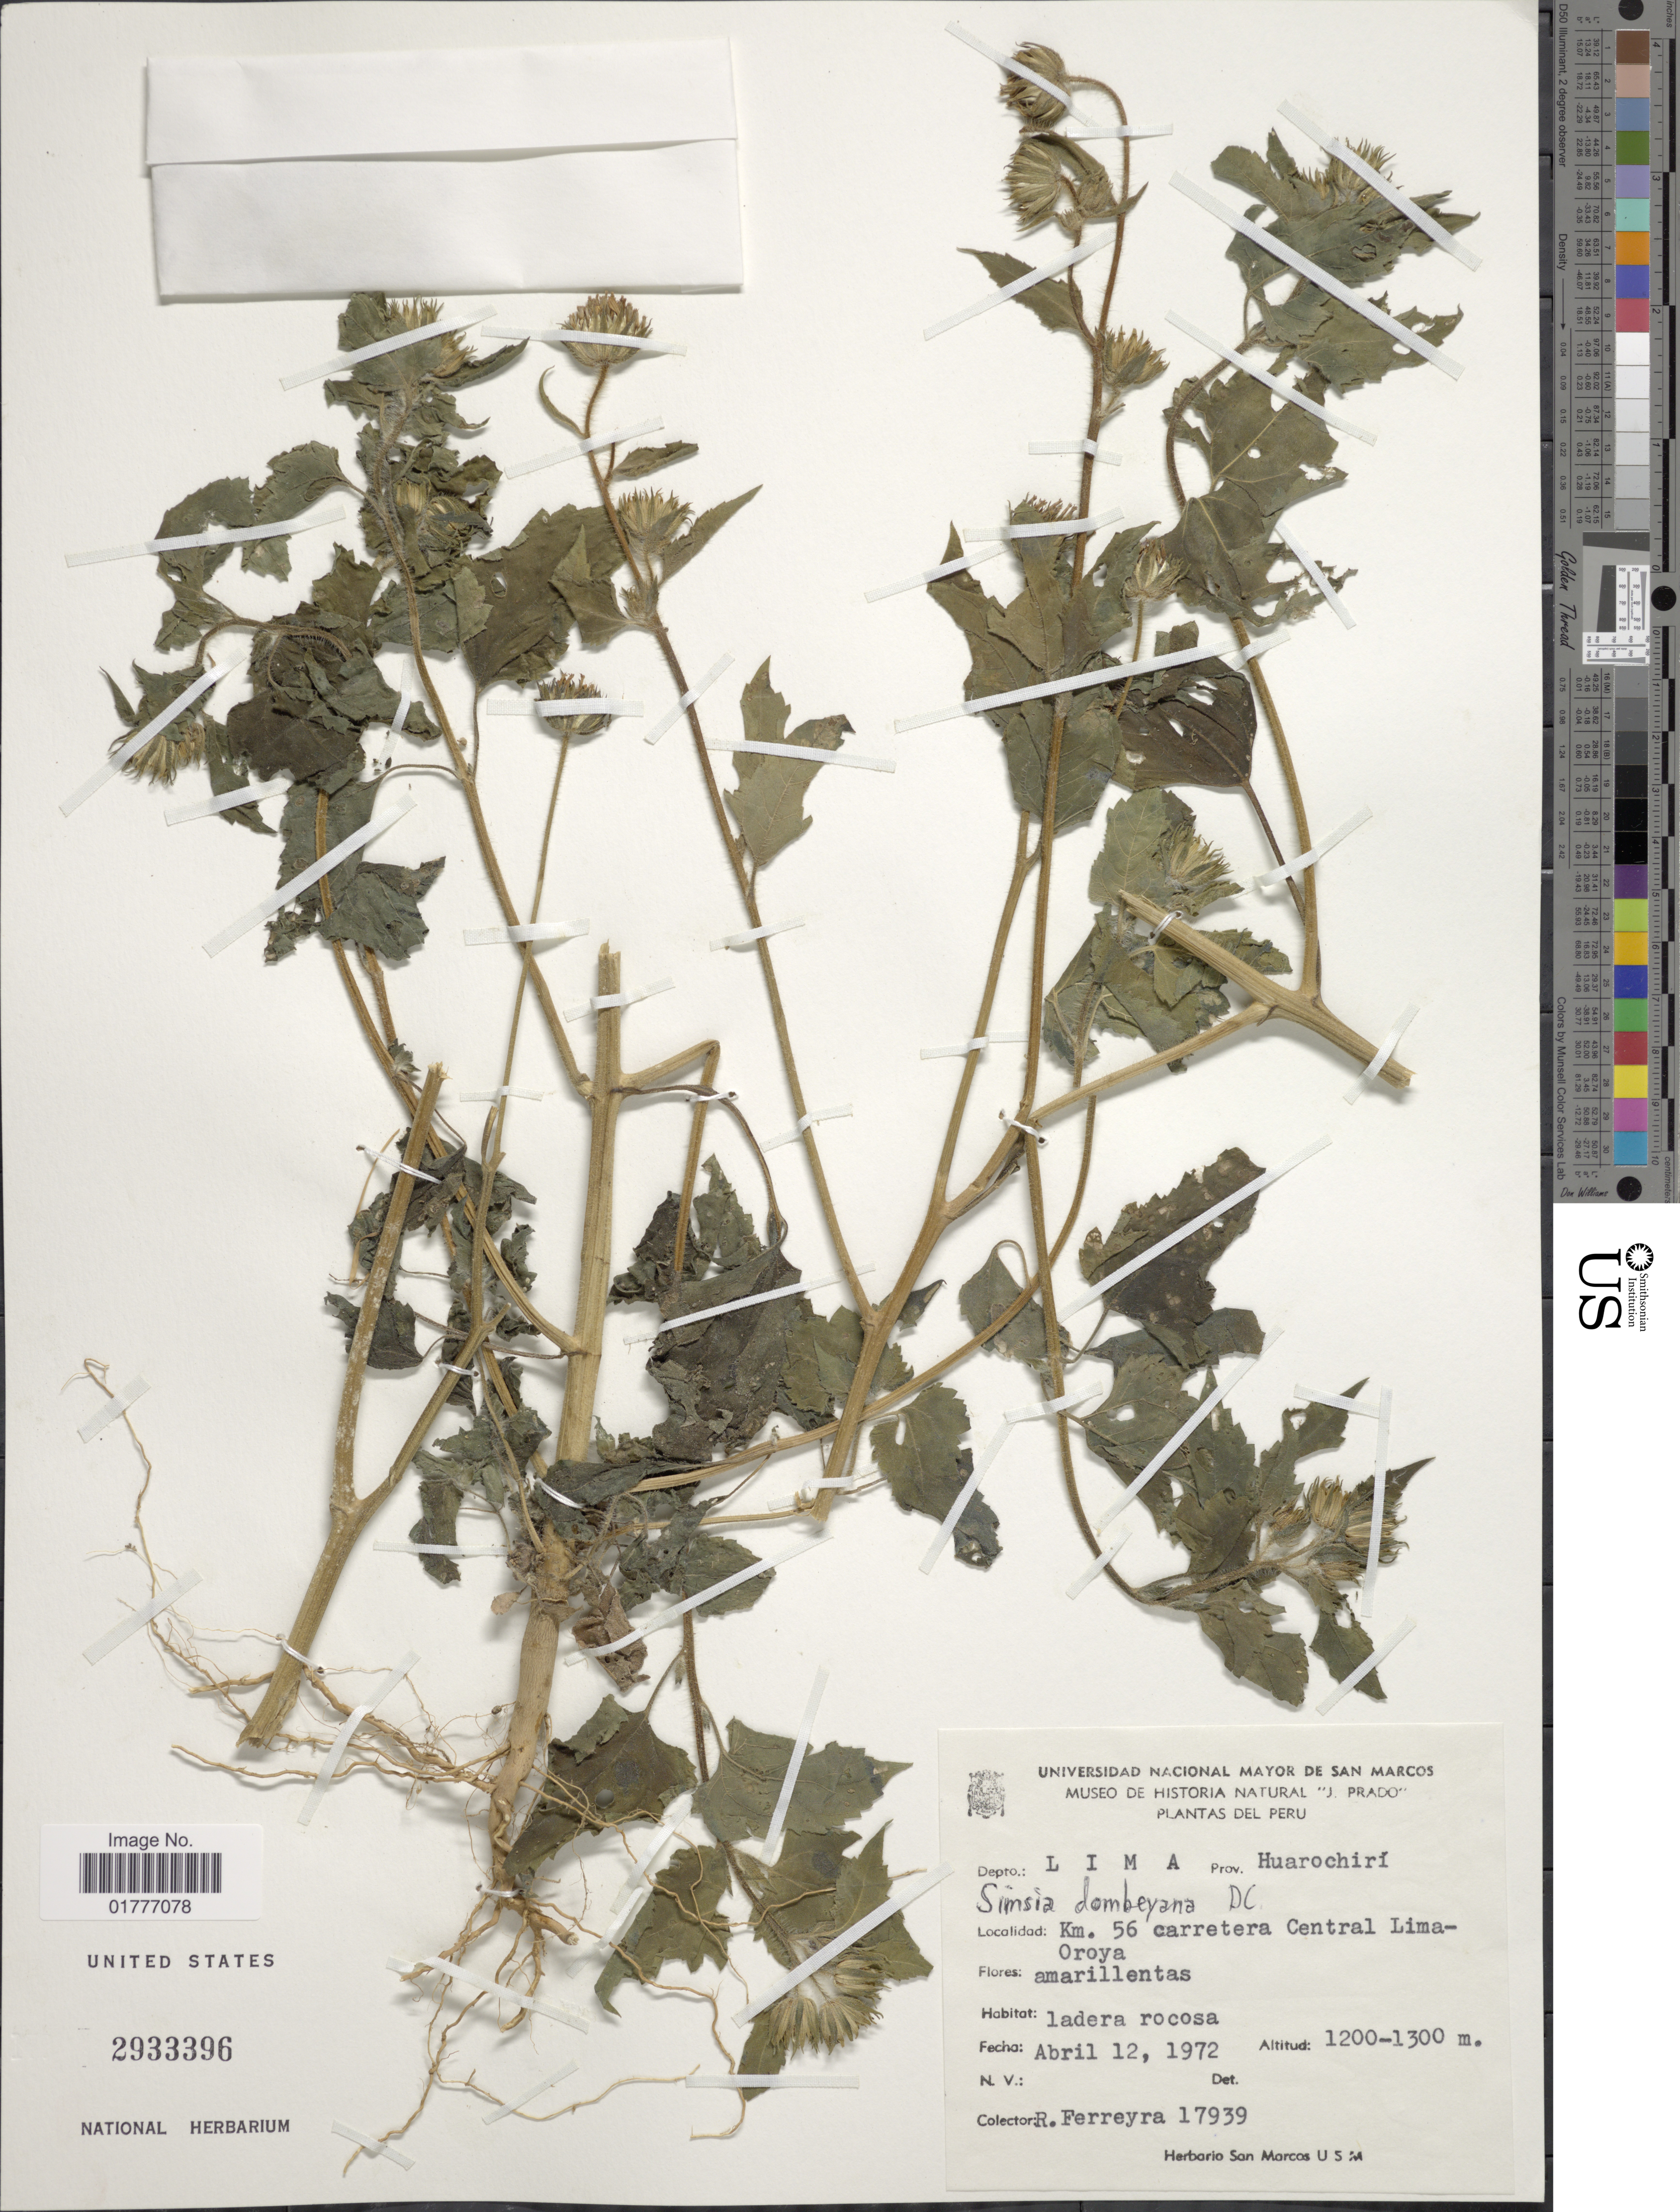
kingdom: Plantae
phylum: Tracheophyta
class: Magnoliopsida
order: Asterales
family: Asteraceae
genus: Simsia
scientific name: Simsia dombeyana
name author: DC.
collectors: R. A. Ferreyra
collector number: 17939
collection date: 1972-04-12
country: Peru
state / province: Lima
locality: Prov. Huarochirí. Km. 56 carretera Central Lima-Oroya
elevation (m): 1200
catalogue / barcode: US 2933396